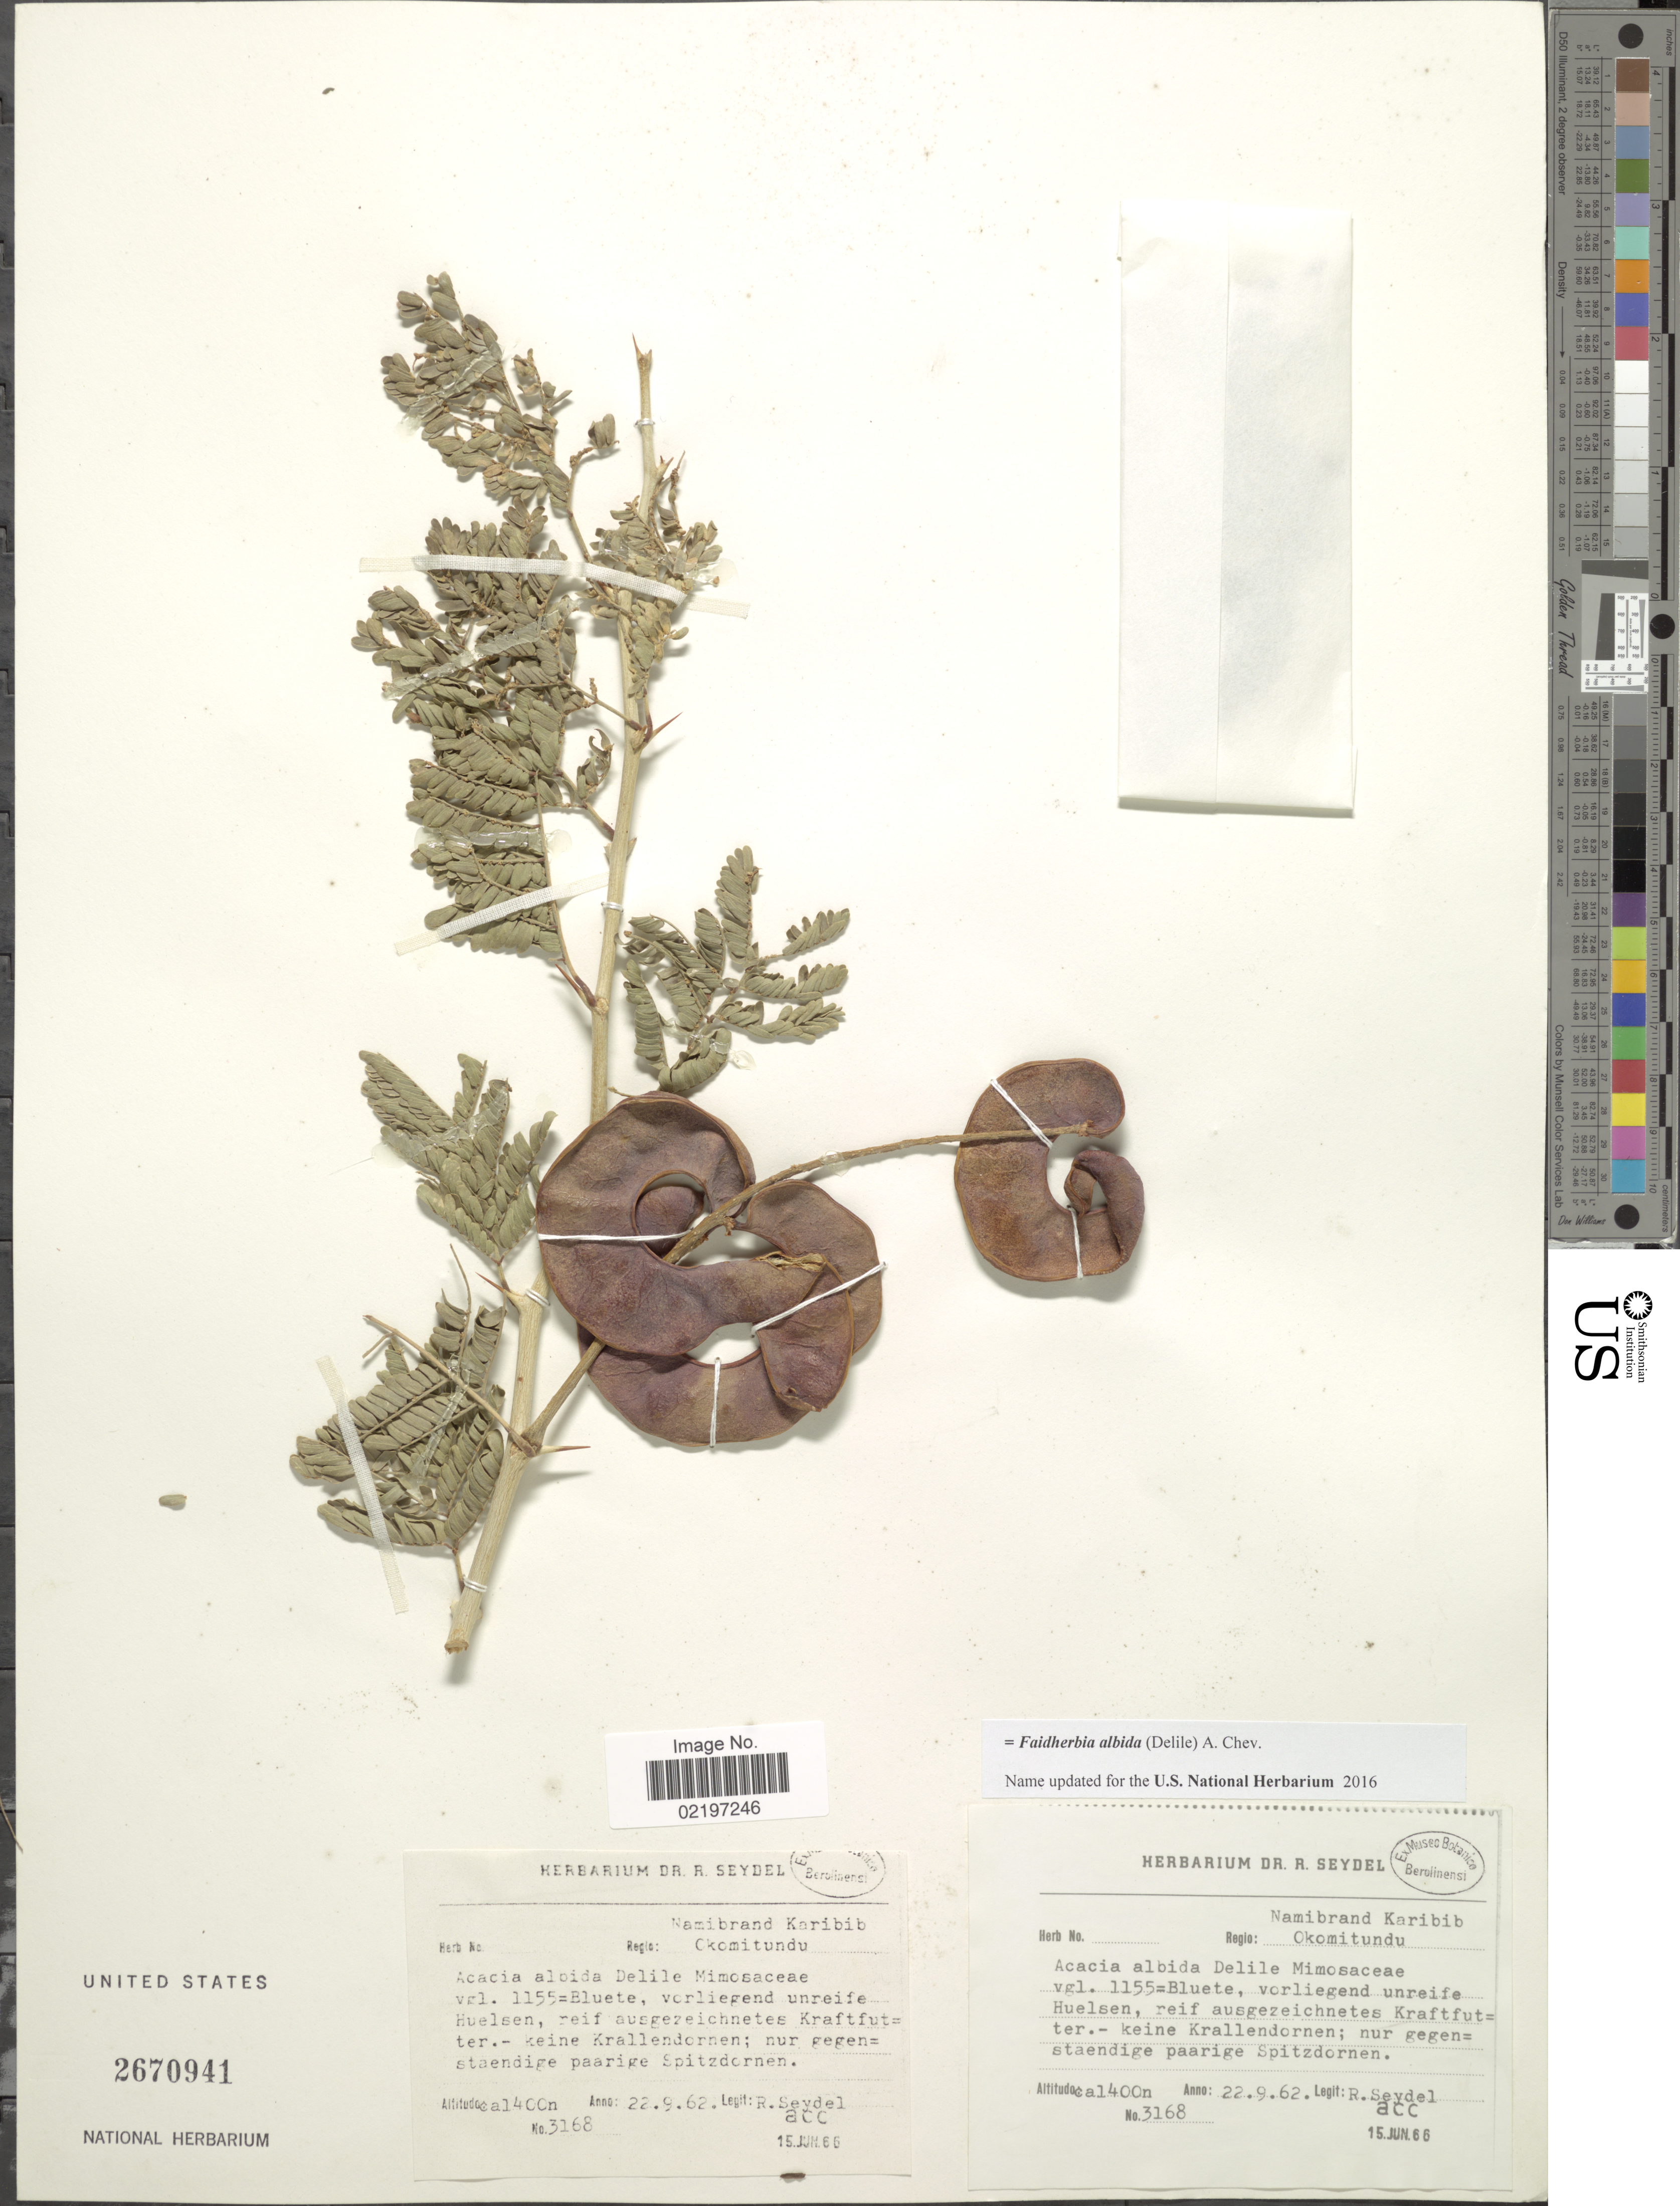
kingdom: Plantae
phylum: Tracheophyta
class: Magnoliopsida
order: Fabales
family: Fabaceae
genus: Faidherbia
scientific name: Faidherbia albida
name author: (Delile) A. Chev.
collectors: R. Seydel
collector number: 3168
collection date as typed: Transcribed d/m/y: 22/9/62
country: Namibia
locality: Regio: Namibrand Karibib, Okomitundu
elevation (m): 1400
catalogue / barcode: US 2670941